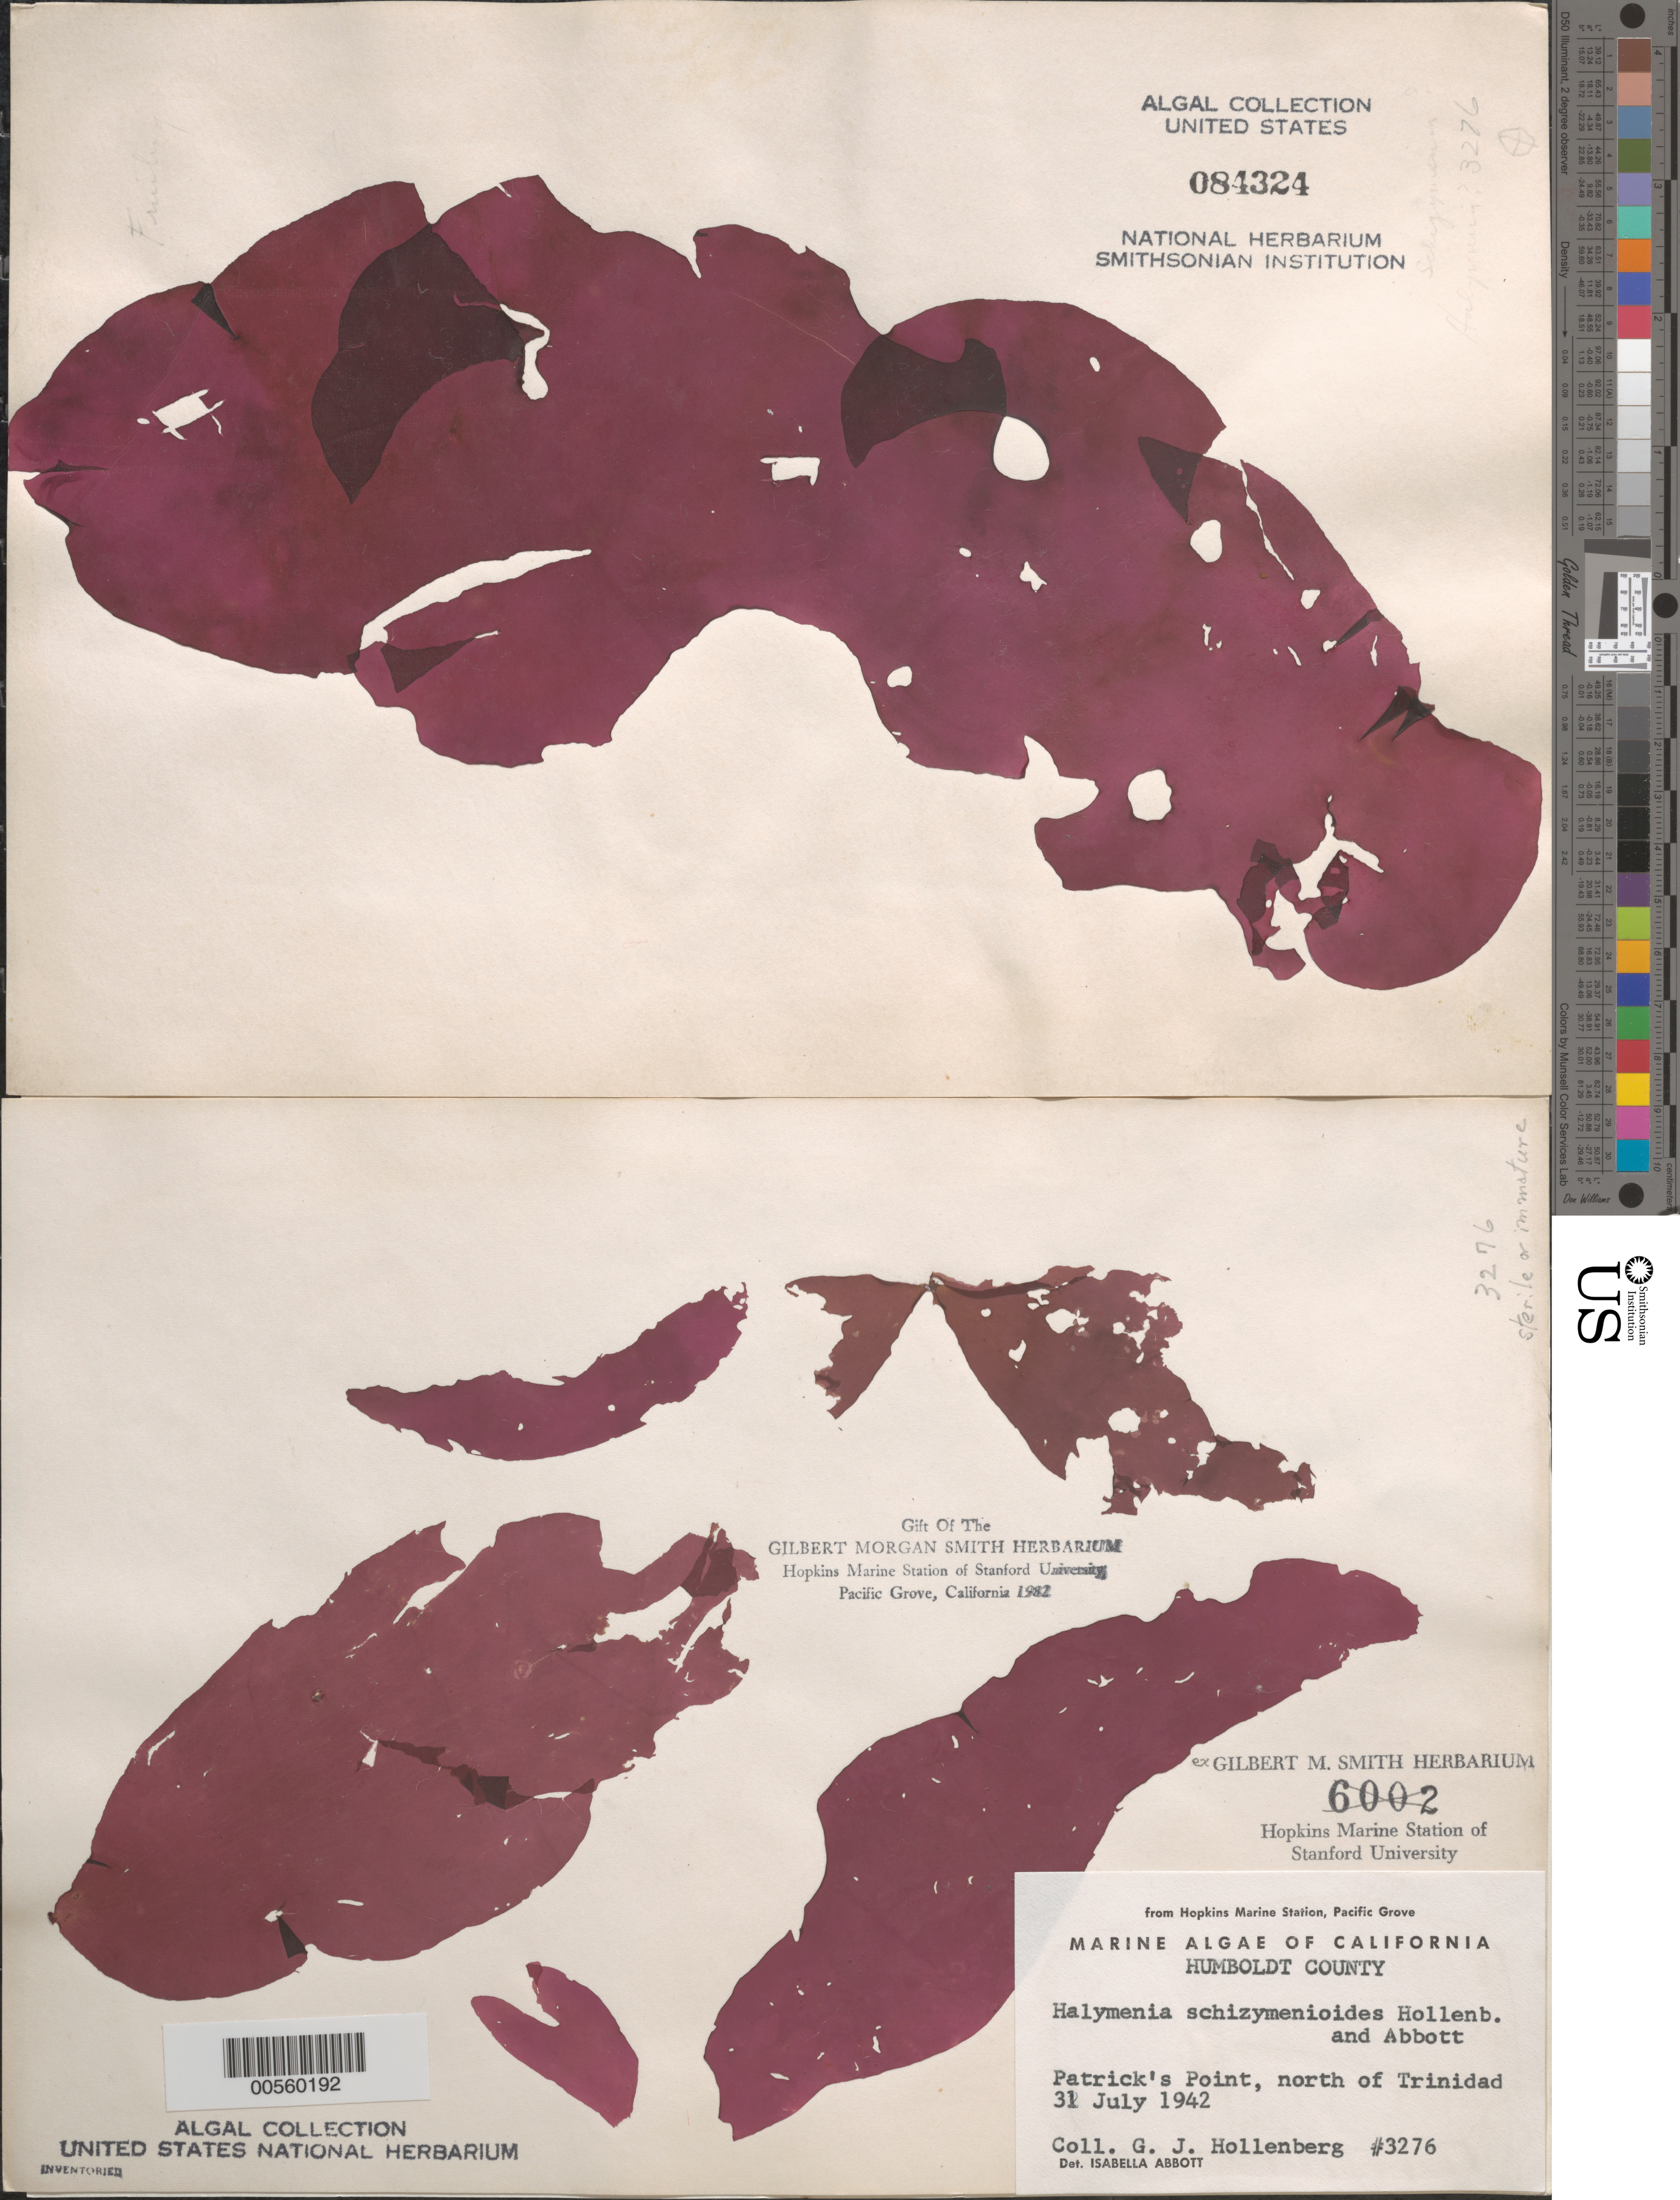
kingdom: Plantae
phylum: Rhodophyta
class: Florideophyceae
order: Halymeniales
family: Halymeniaceae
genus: Halymenia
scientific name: Halymenia schizymenioides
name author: Hollenb. & I.A. Abbott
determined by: Abbott, Isabella A.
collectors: G. Hollenberg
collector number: GJH 3276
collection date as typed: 31 Jul 1942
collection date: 1942-07-31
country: United States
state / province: California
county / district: Humboldt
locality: Patrick's Point, north of Trinidad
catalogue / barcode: US 84324